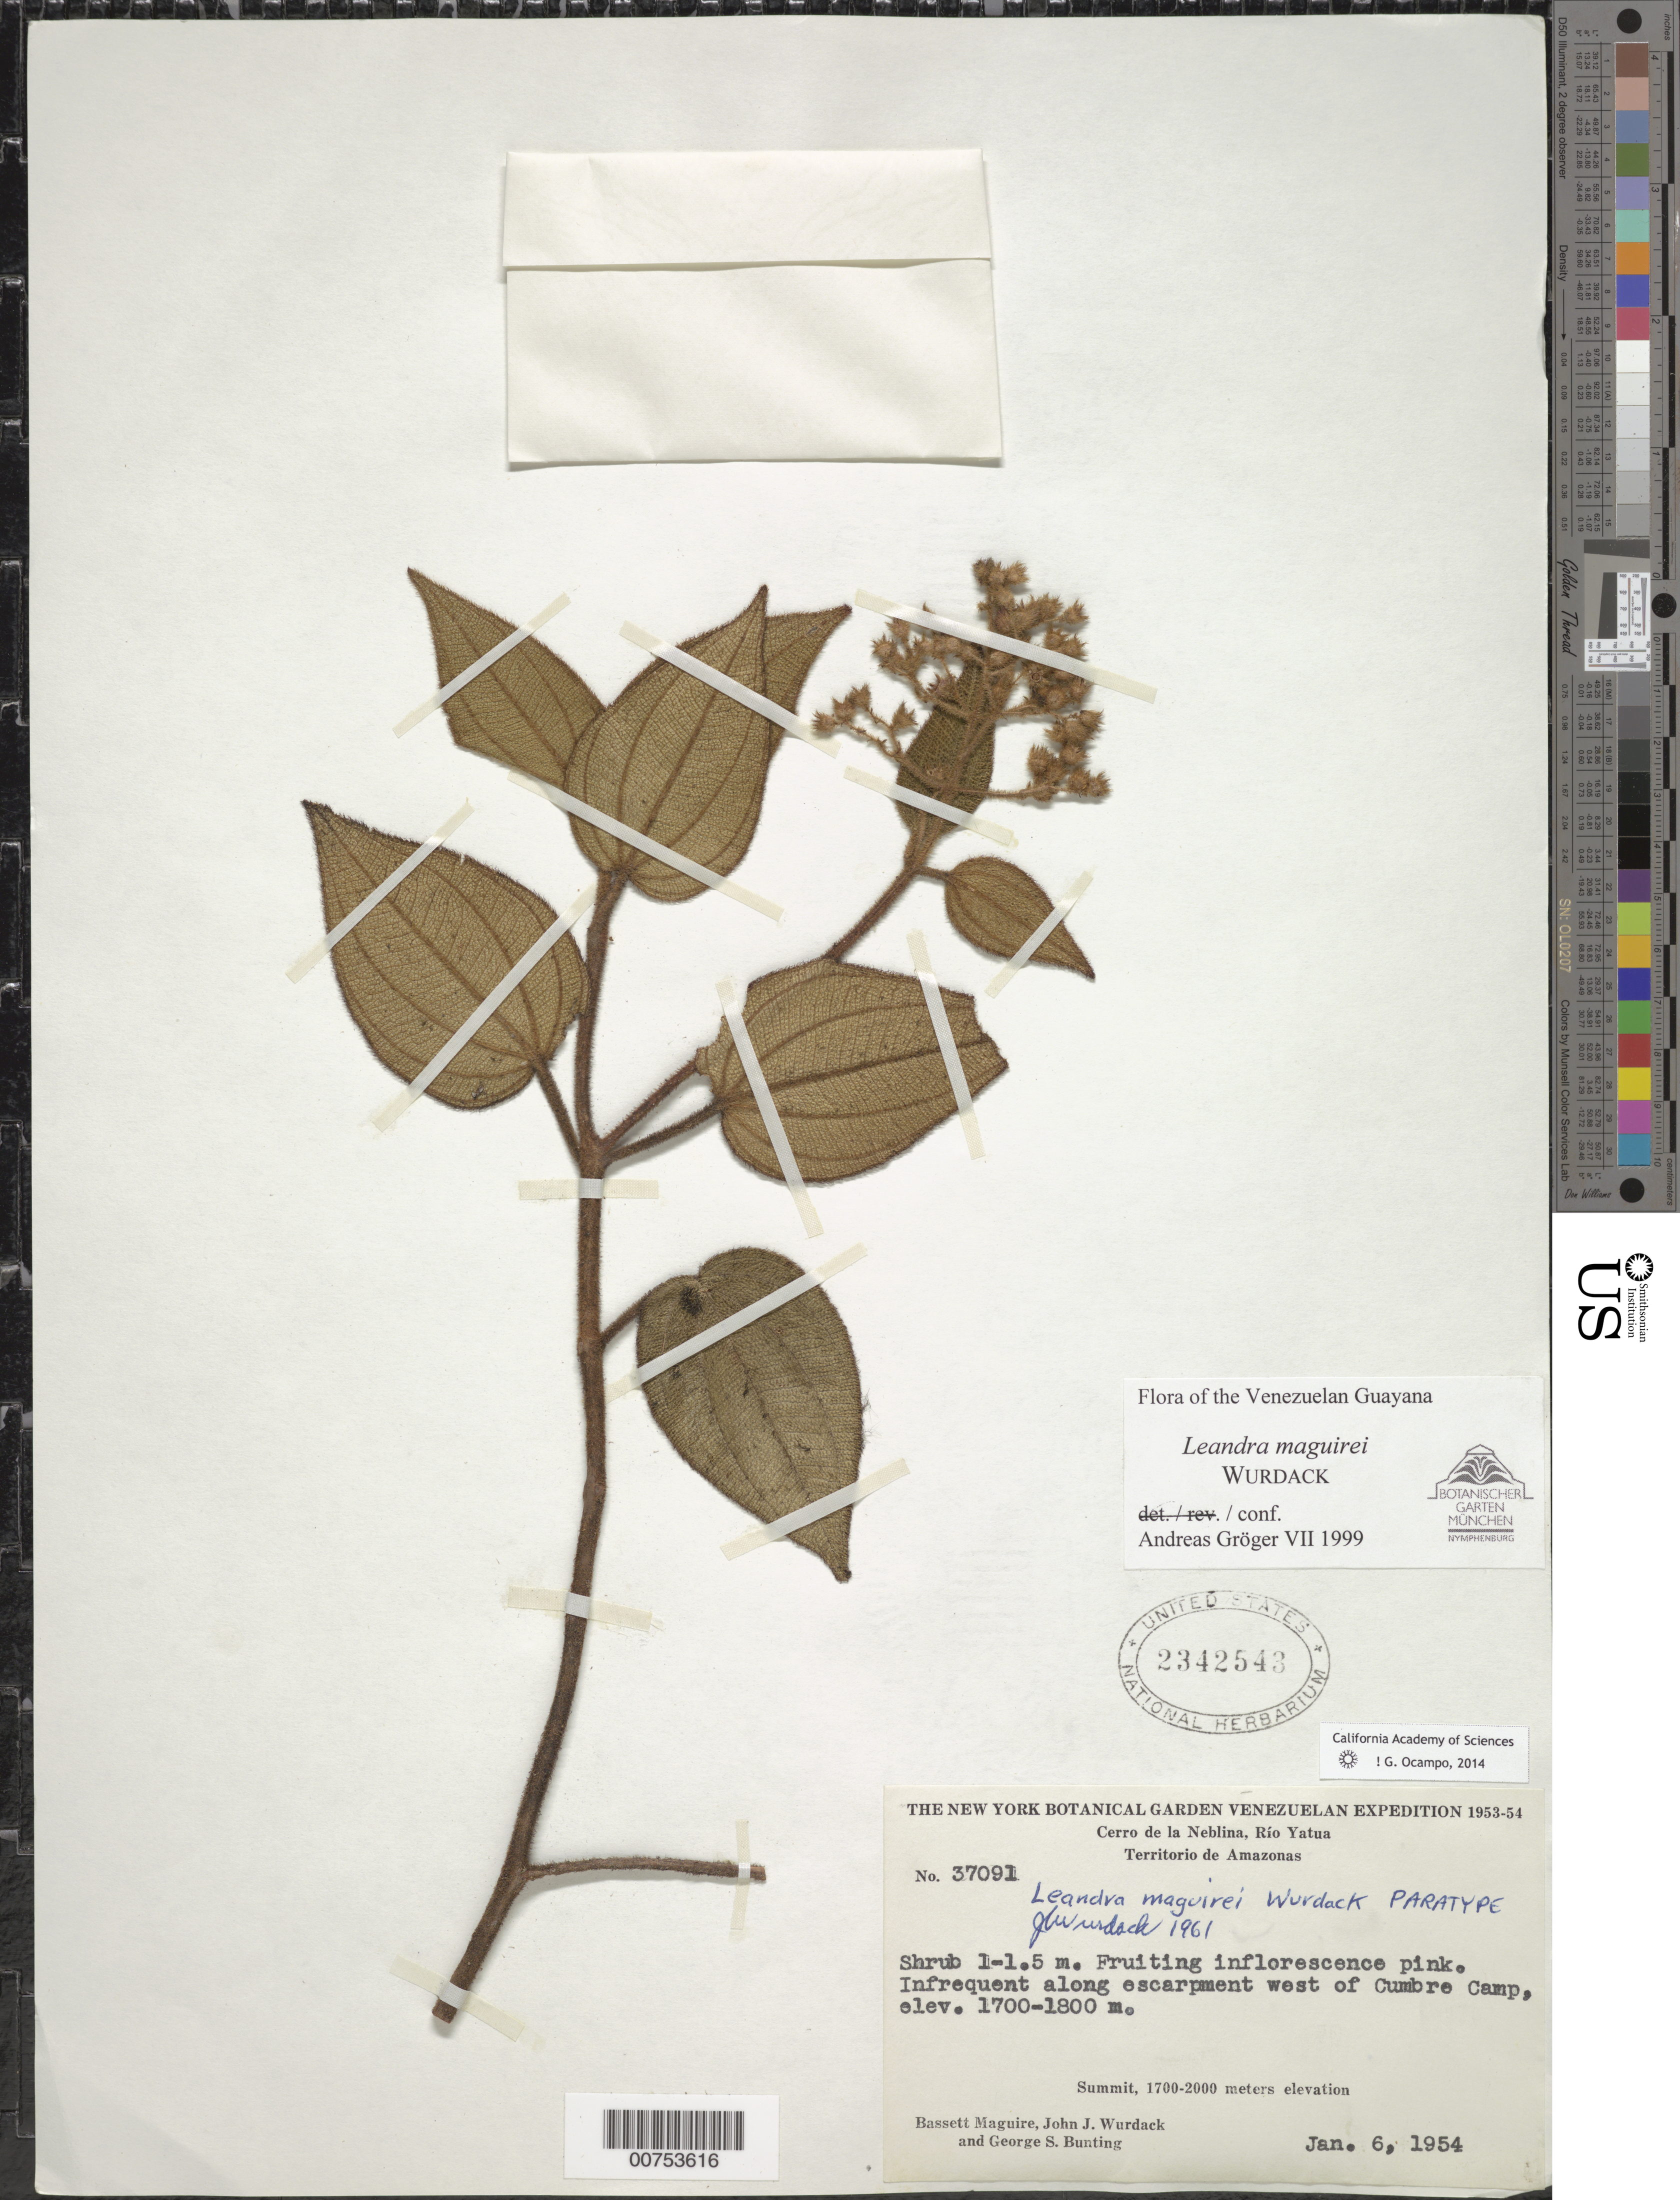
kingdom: Plantae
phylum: Tracheophyta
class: Magnoliopsida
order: Myrtales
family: Melastomataceae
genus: Leandra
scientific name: Leandra maguirei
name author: Wurdack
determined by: Gröger, A.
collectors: B. Maguire, J. J. Wurdack & G. S. Bunting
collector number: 37091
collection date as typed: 6-Jan-54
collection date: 1954-01-06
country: Venezuela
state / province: Amazonas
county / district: Río Negro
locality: Cerro de la Neblina, Río Yatua, 5 km W of Cumbre Camp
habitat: Along escarpment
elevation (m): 1700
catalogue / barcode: US 2342543